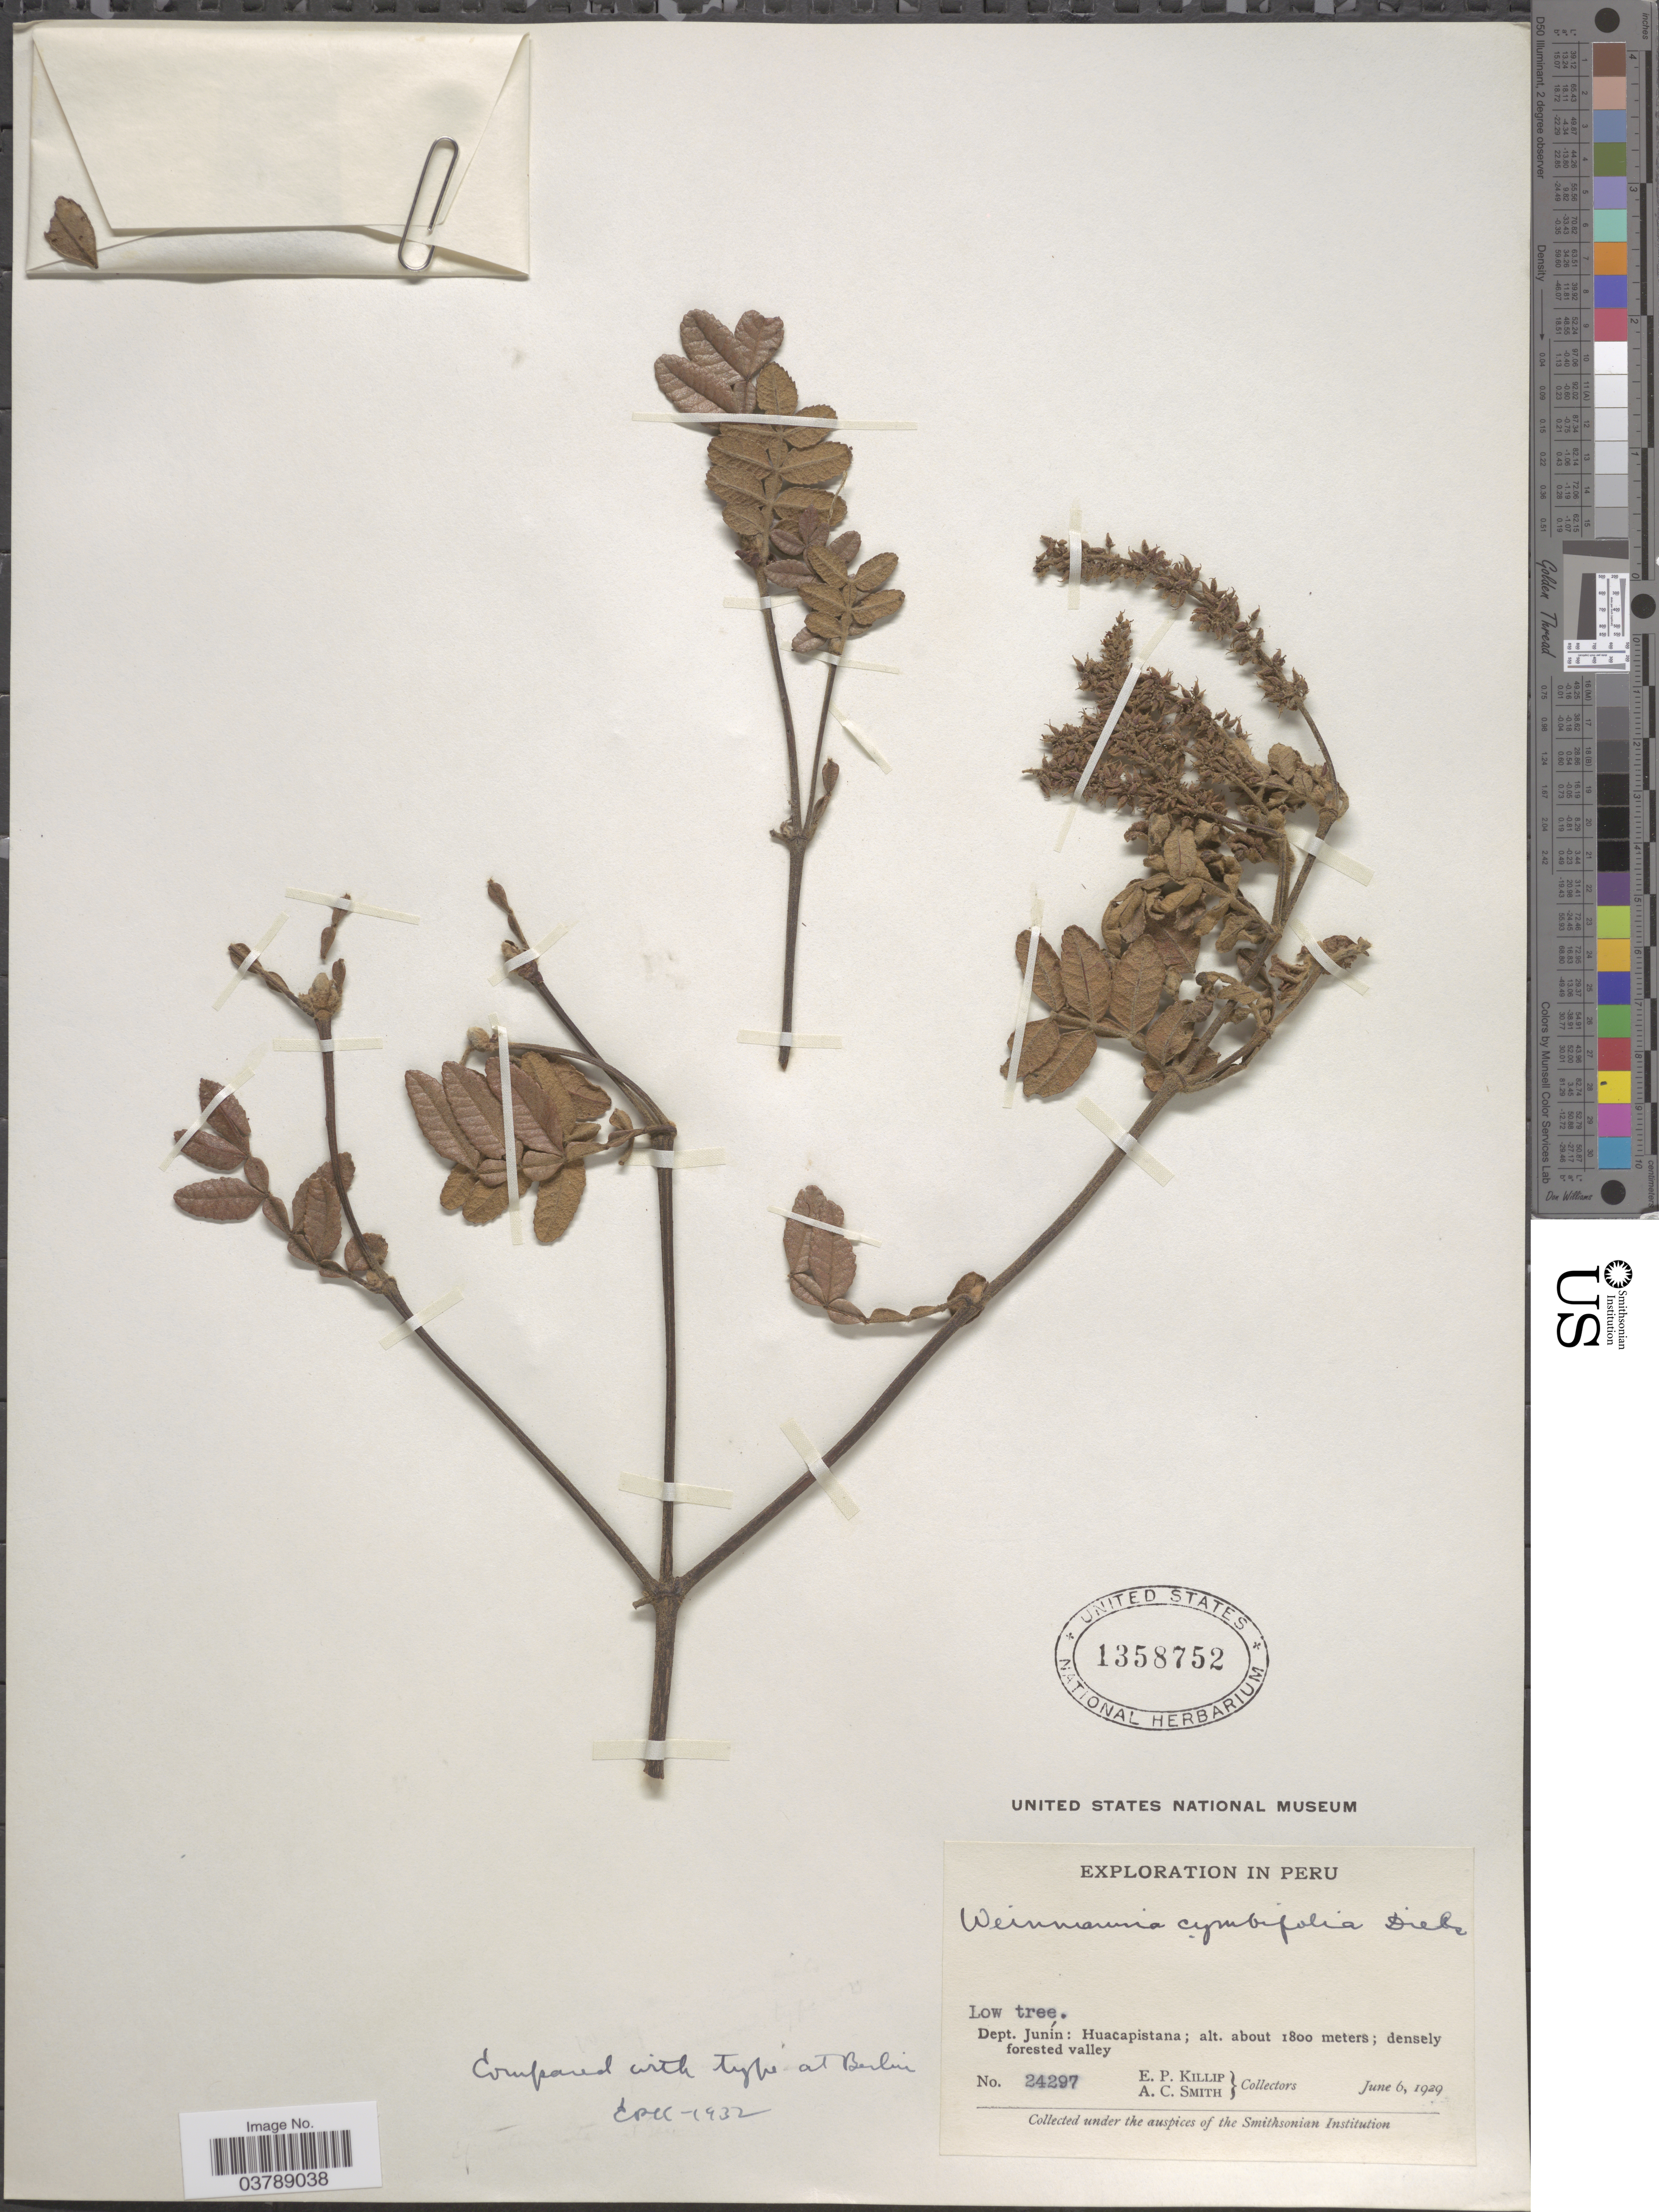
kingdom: Plantae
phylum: Tracheophyta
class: Magnoliopsida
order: Oxalidales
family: Cunoniaceae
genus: Weinmannia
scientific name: Weinmannia cymbifolia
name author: Diels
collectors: E. P. Killip & A. C. Smith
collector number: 24297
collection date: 1929-06-06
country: Peru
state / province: Junín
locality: Dept. Junín: Huacapistana; densely forested valley.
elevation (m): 1800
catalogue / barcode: US 1358752